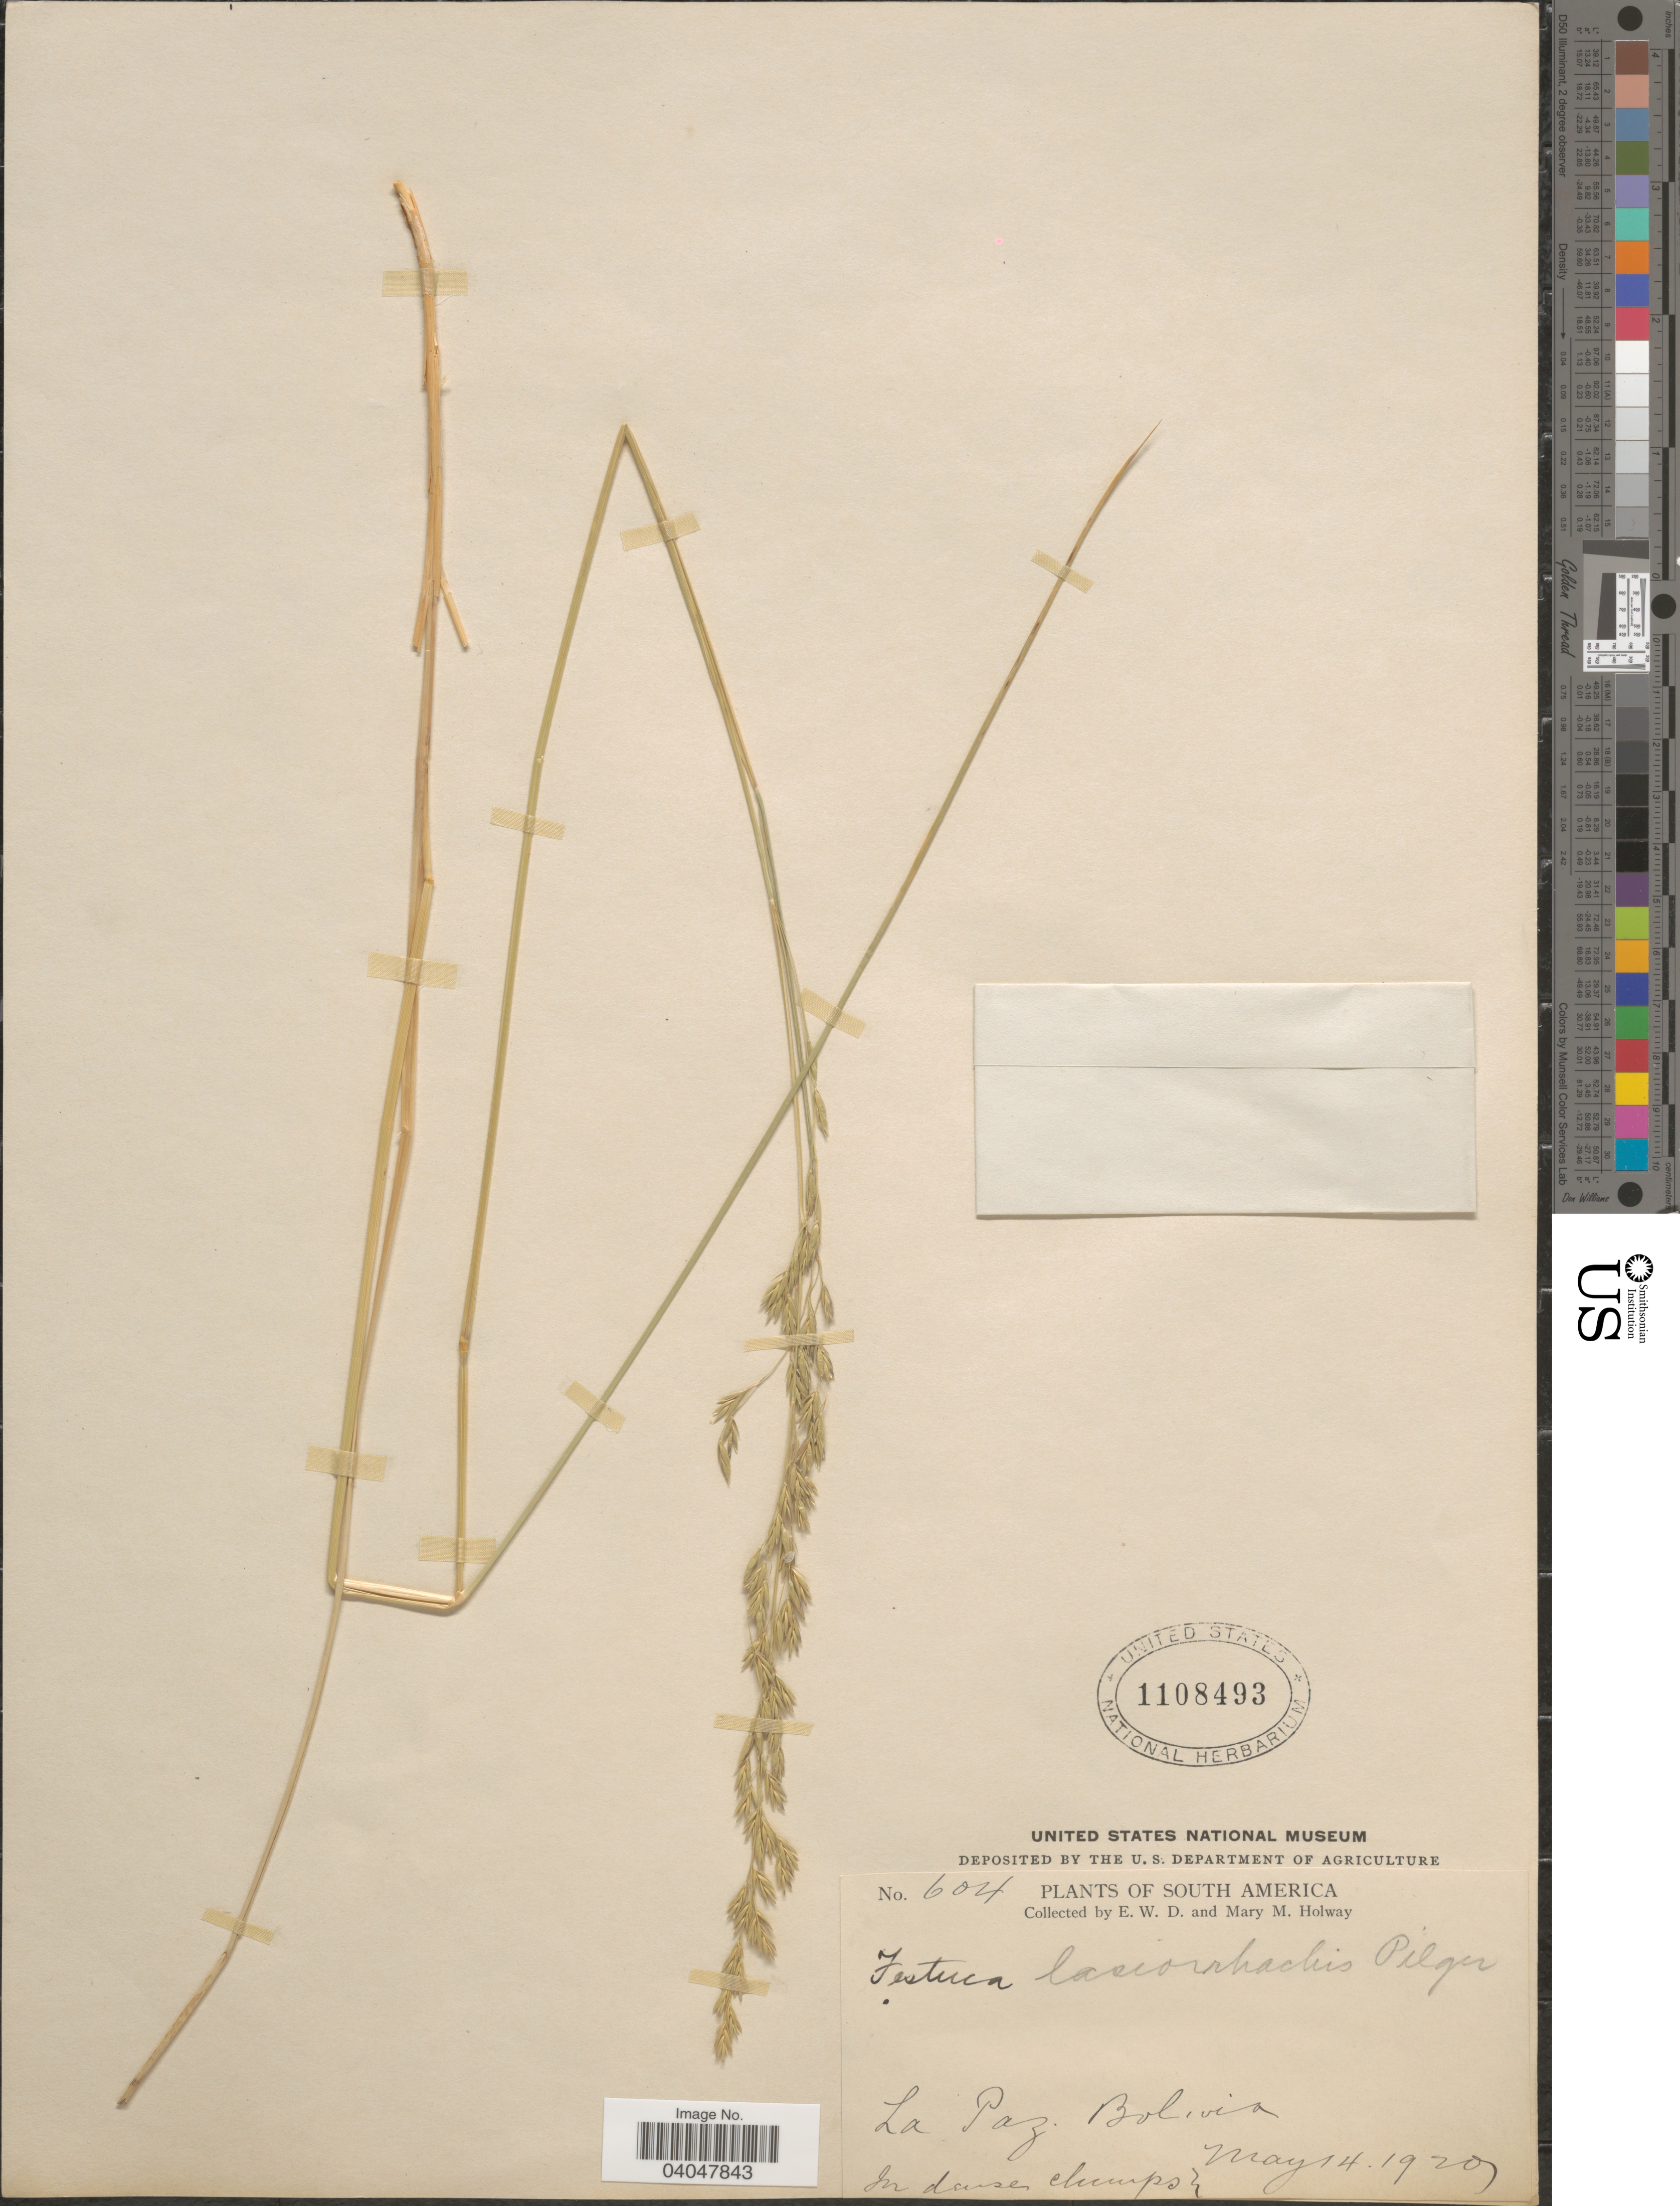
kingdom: Plantae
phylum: Tracheophyta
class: Liliopsida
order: Poales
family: Poaceae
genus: Festuca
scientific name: Festuca lasiorrhachis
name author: Pilg.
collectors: E. W. D. Holway & M. M. Holway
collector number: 604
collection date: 1929-05-14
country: Bolivia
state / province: La Paz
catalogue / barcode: US 1108493